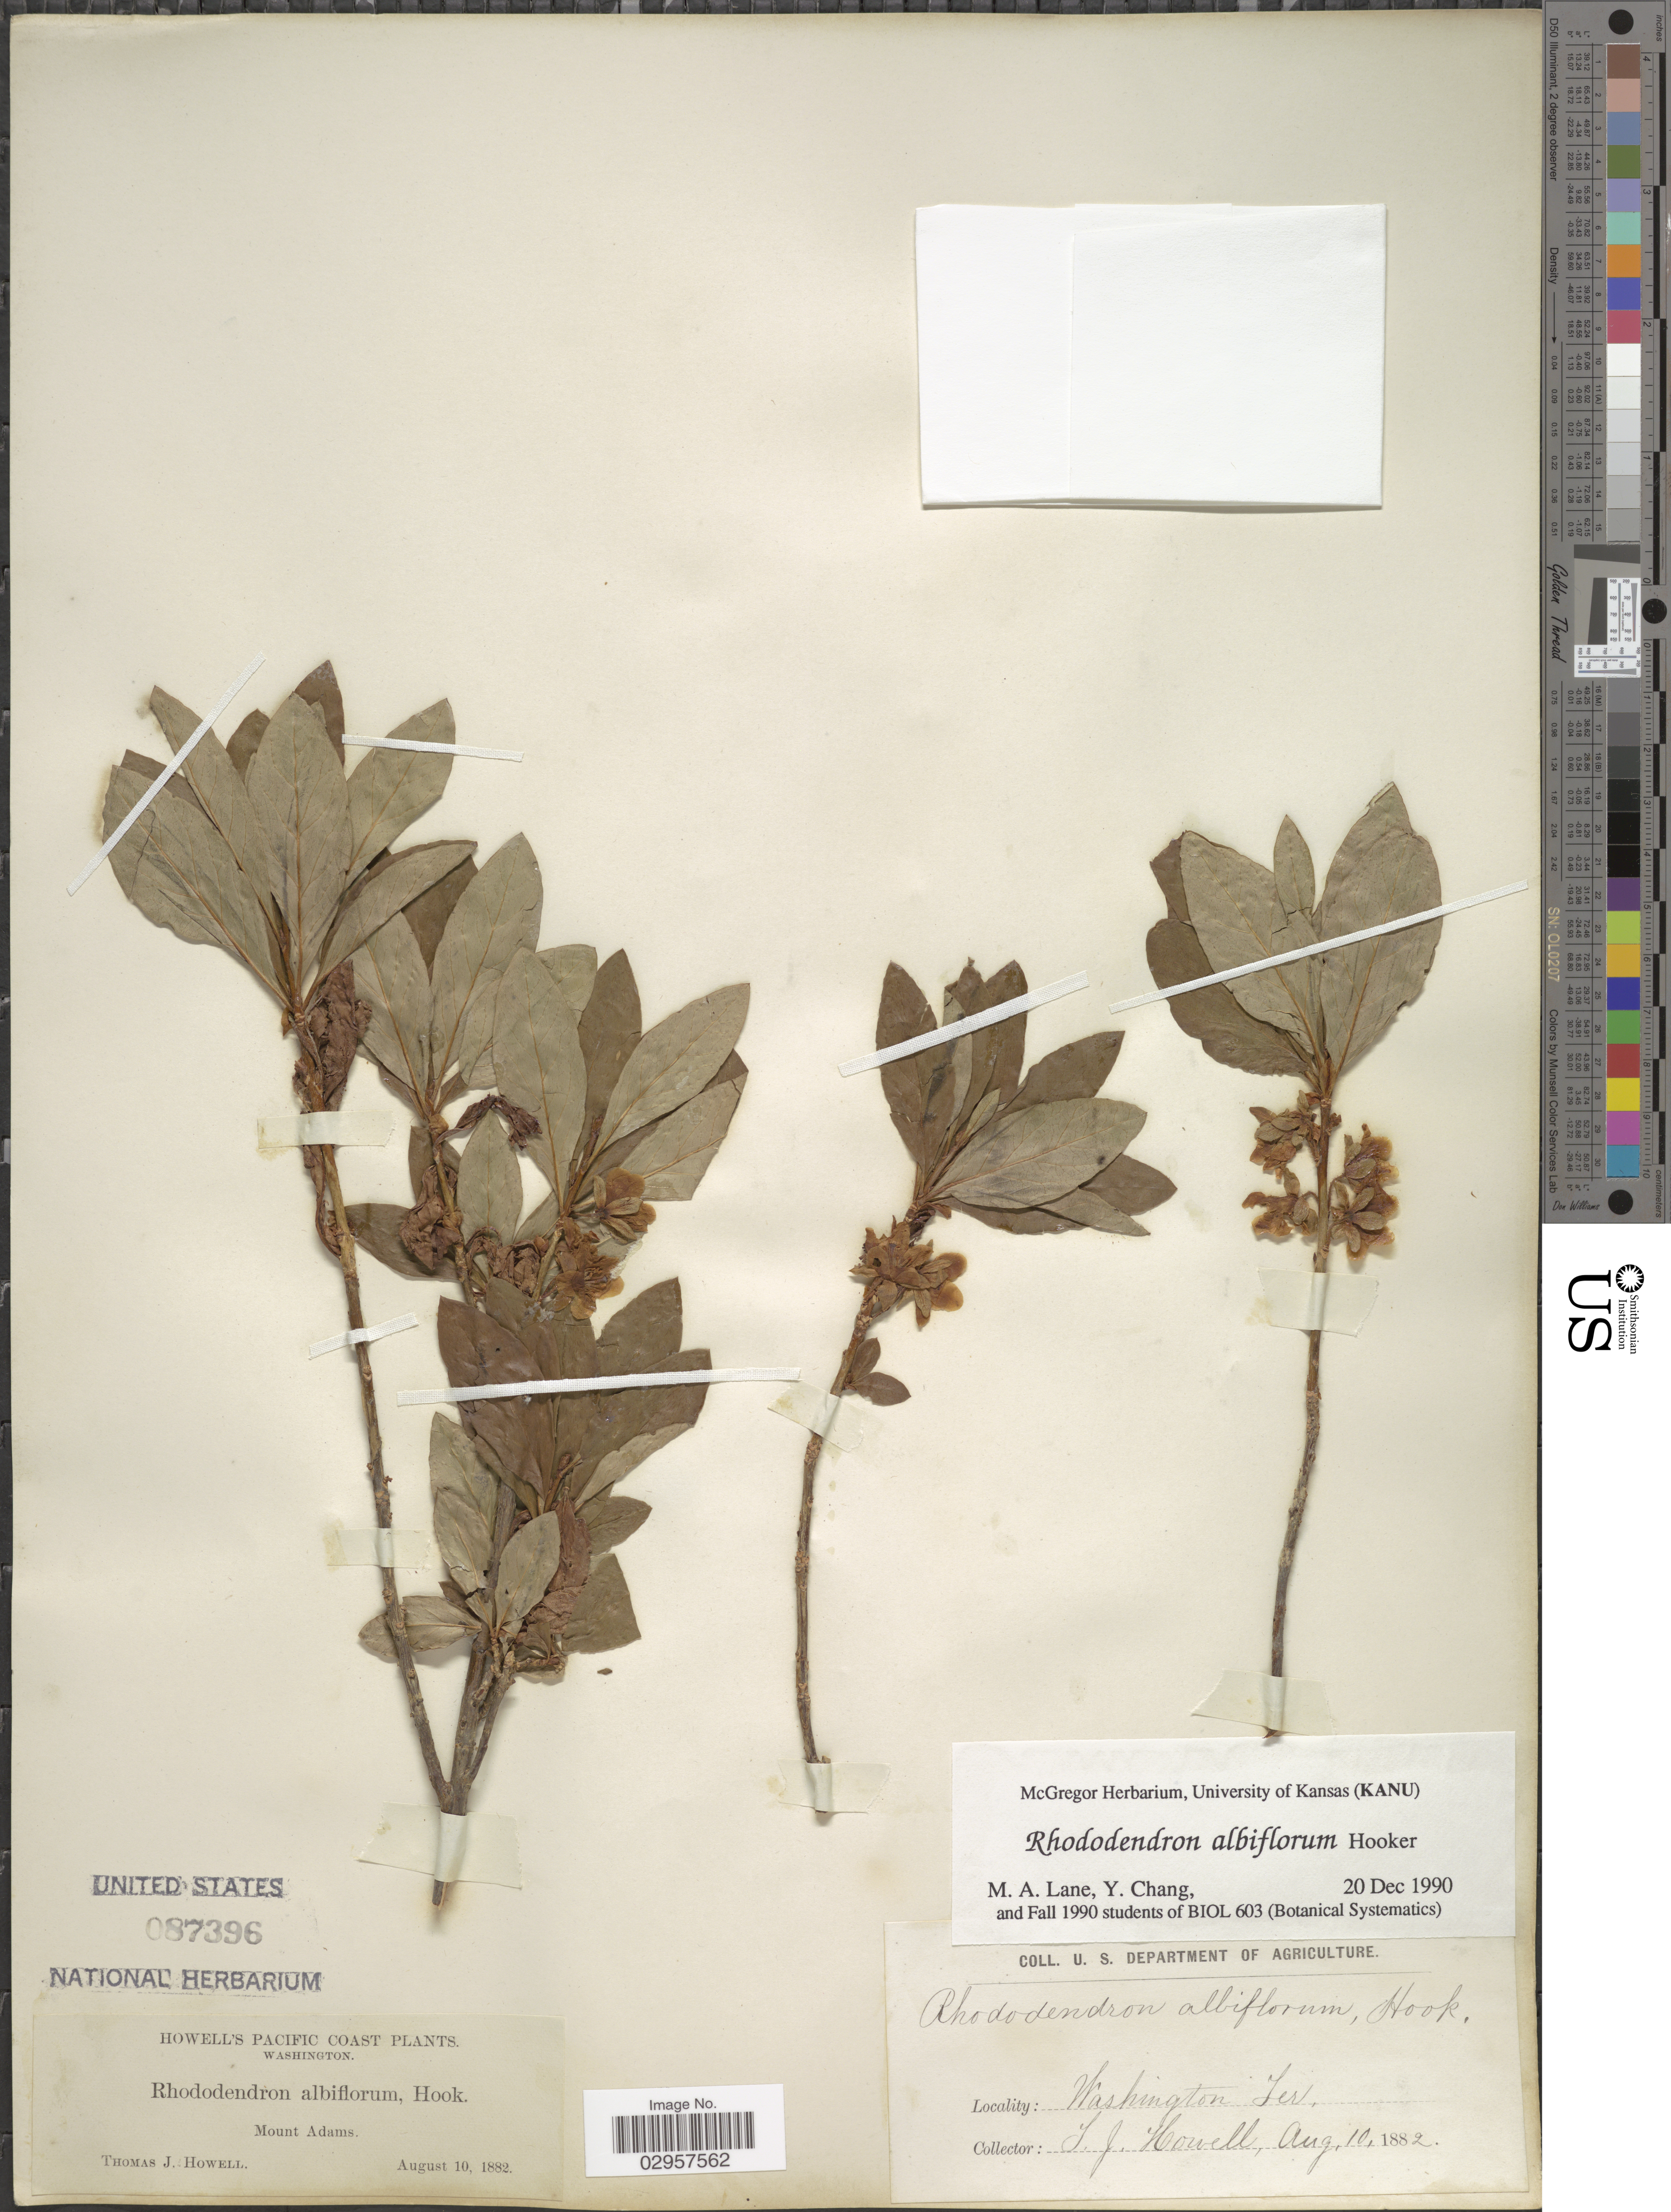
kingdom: Plantae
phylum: Tracheophyta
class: Magnoliopsida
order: Ericales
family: Ericaceae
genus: Rhododendron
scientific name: Rhododendron albiflorum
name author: Hook.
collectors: T. J. Howell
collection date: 1882-08-10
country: United States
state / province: Washington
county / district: Yakima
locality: Pacific Coast. Mount Adams.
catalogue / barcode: US 87396